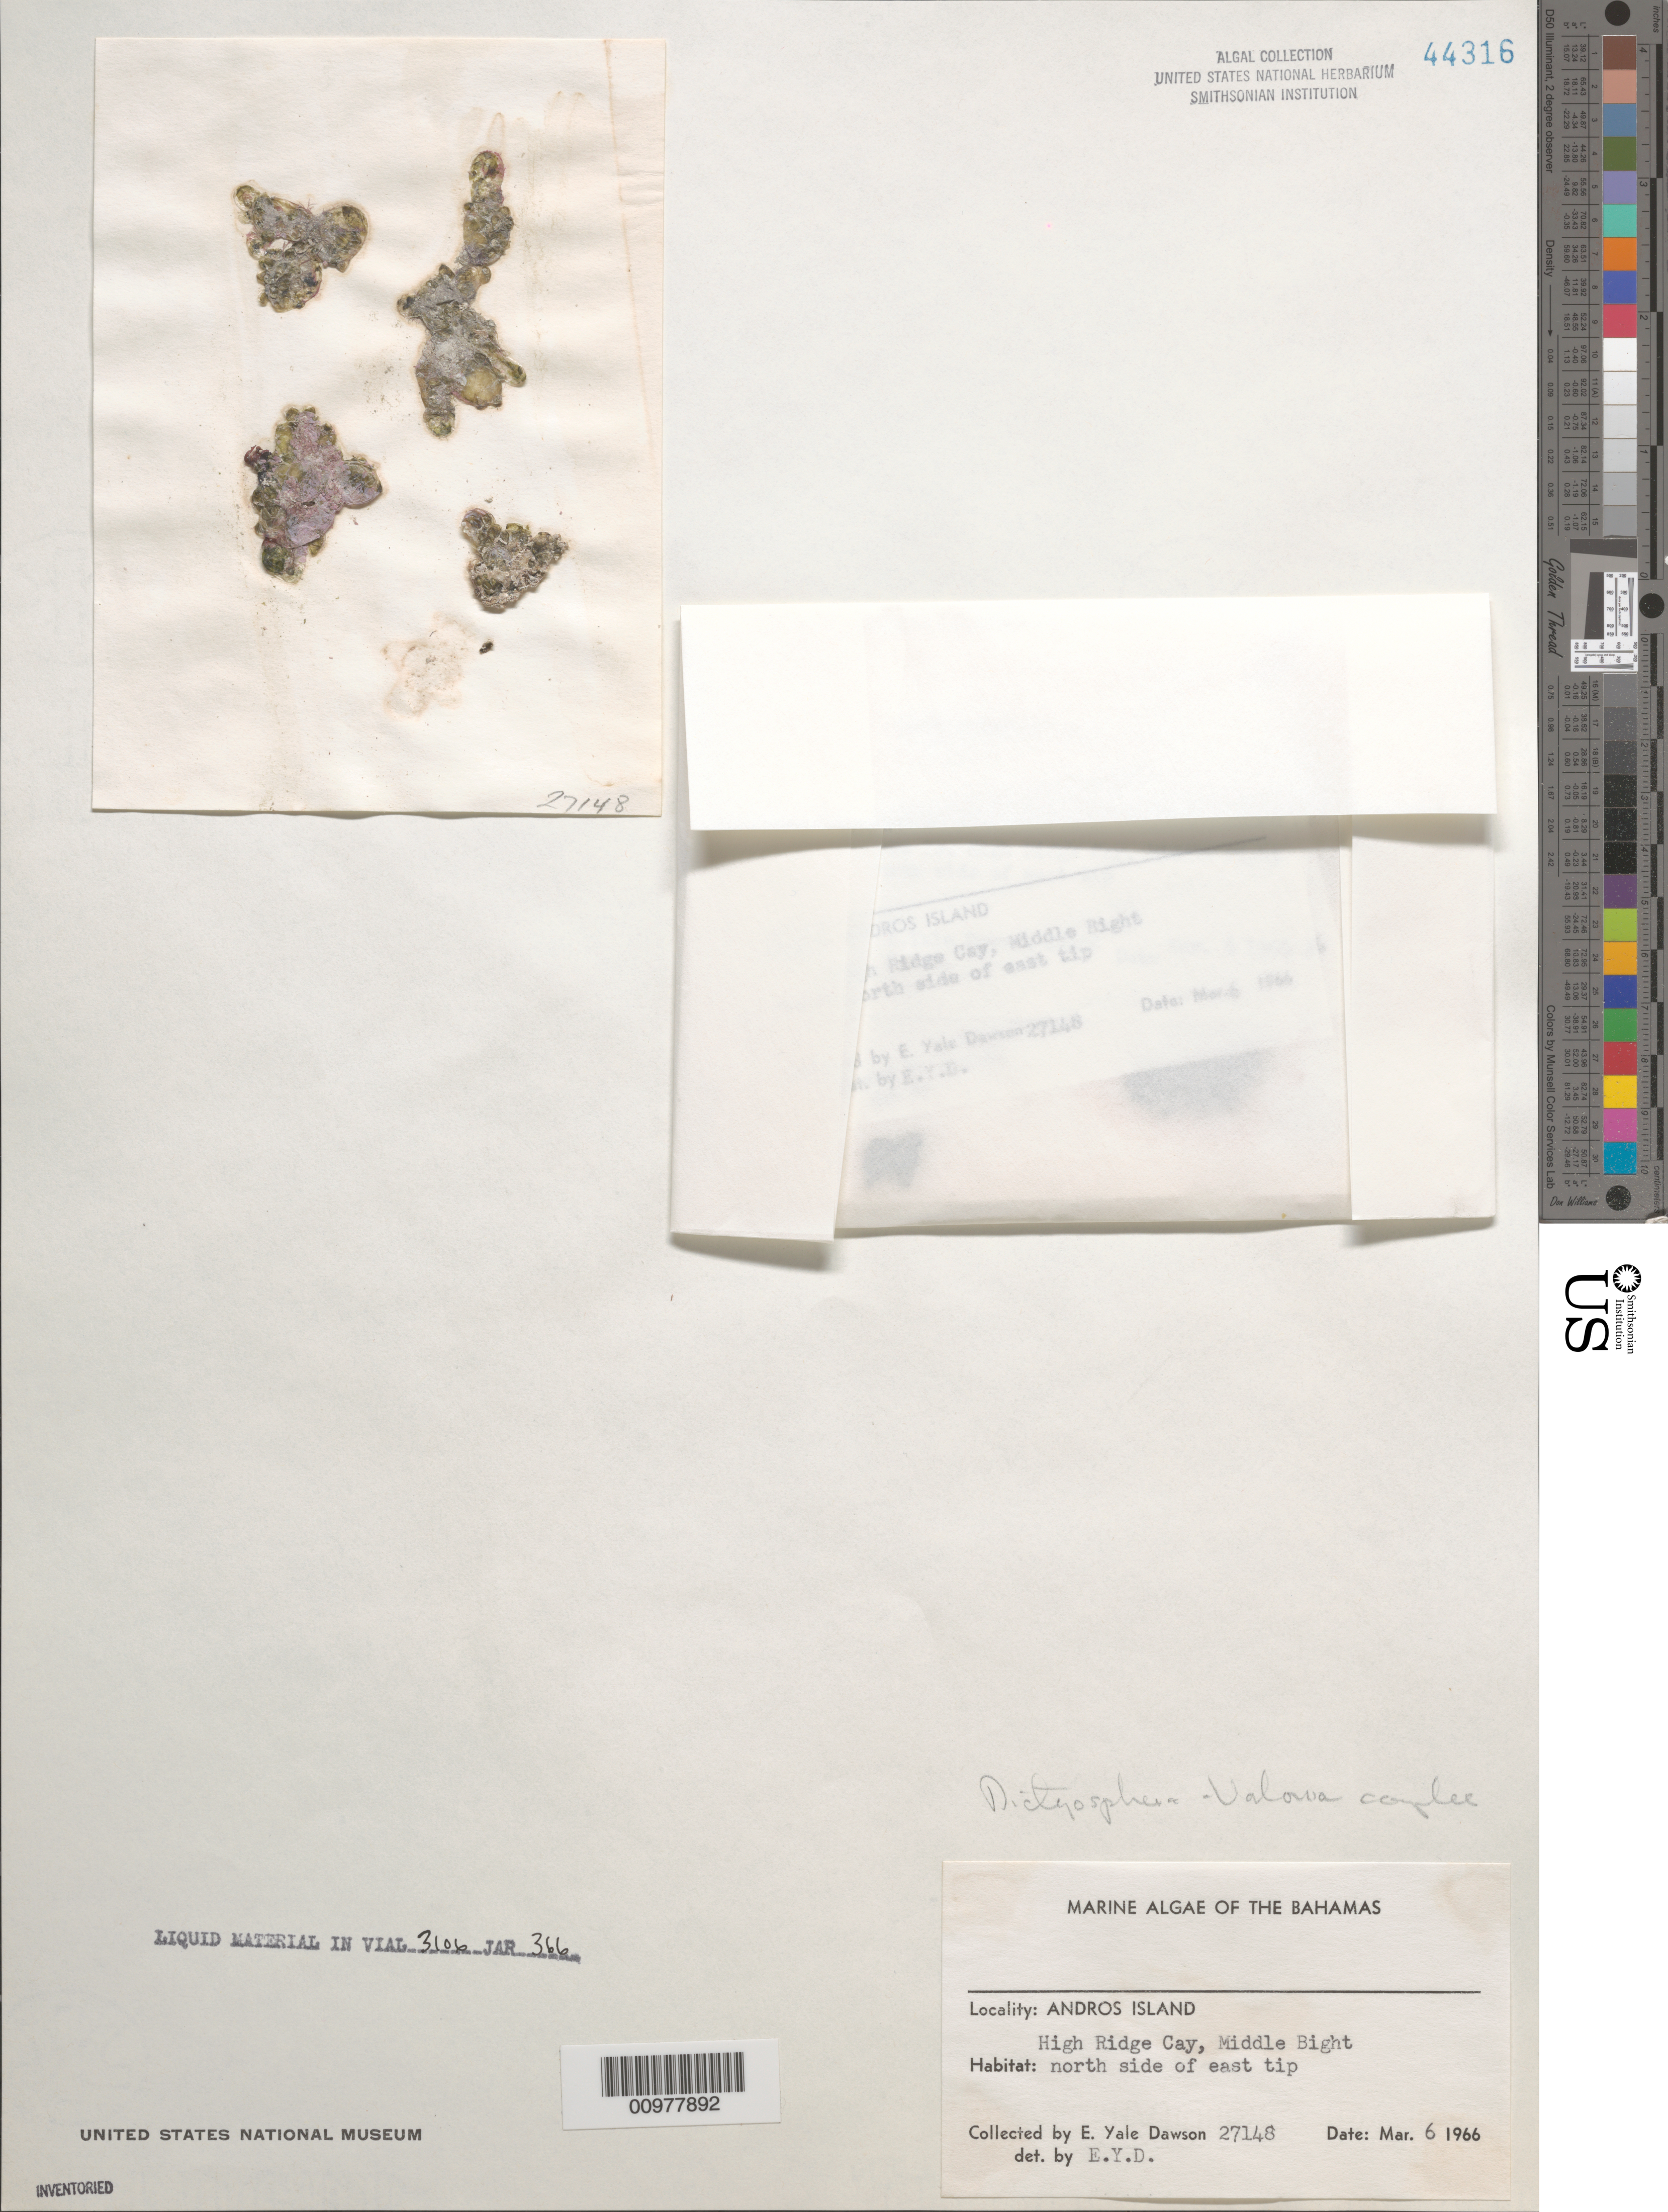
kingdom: Plantae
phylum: Chlorophyta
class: Ulvophyceae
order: Siphonocladales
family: Siphonocladaceae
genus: Dictyosphaeria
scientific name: Dictyosphaeria sp.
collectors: E. Y. Dawson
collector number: EYD 27148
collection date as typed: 06 Mar 1966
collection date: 1966-03-06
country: Bahamas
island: High Ridge Cay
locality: Middle Bight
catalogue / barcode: US 44316